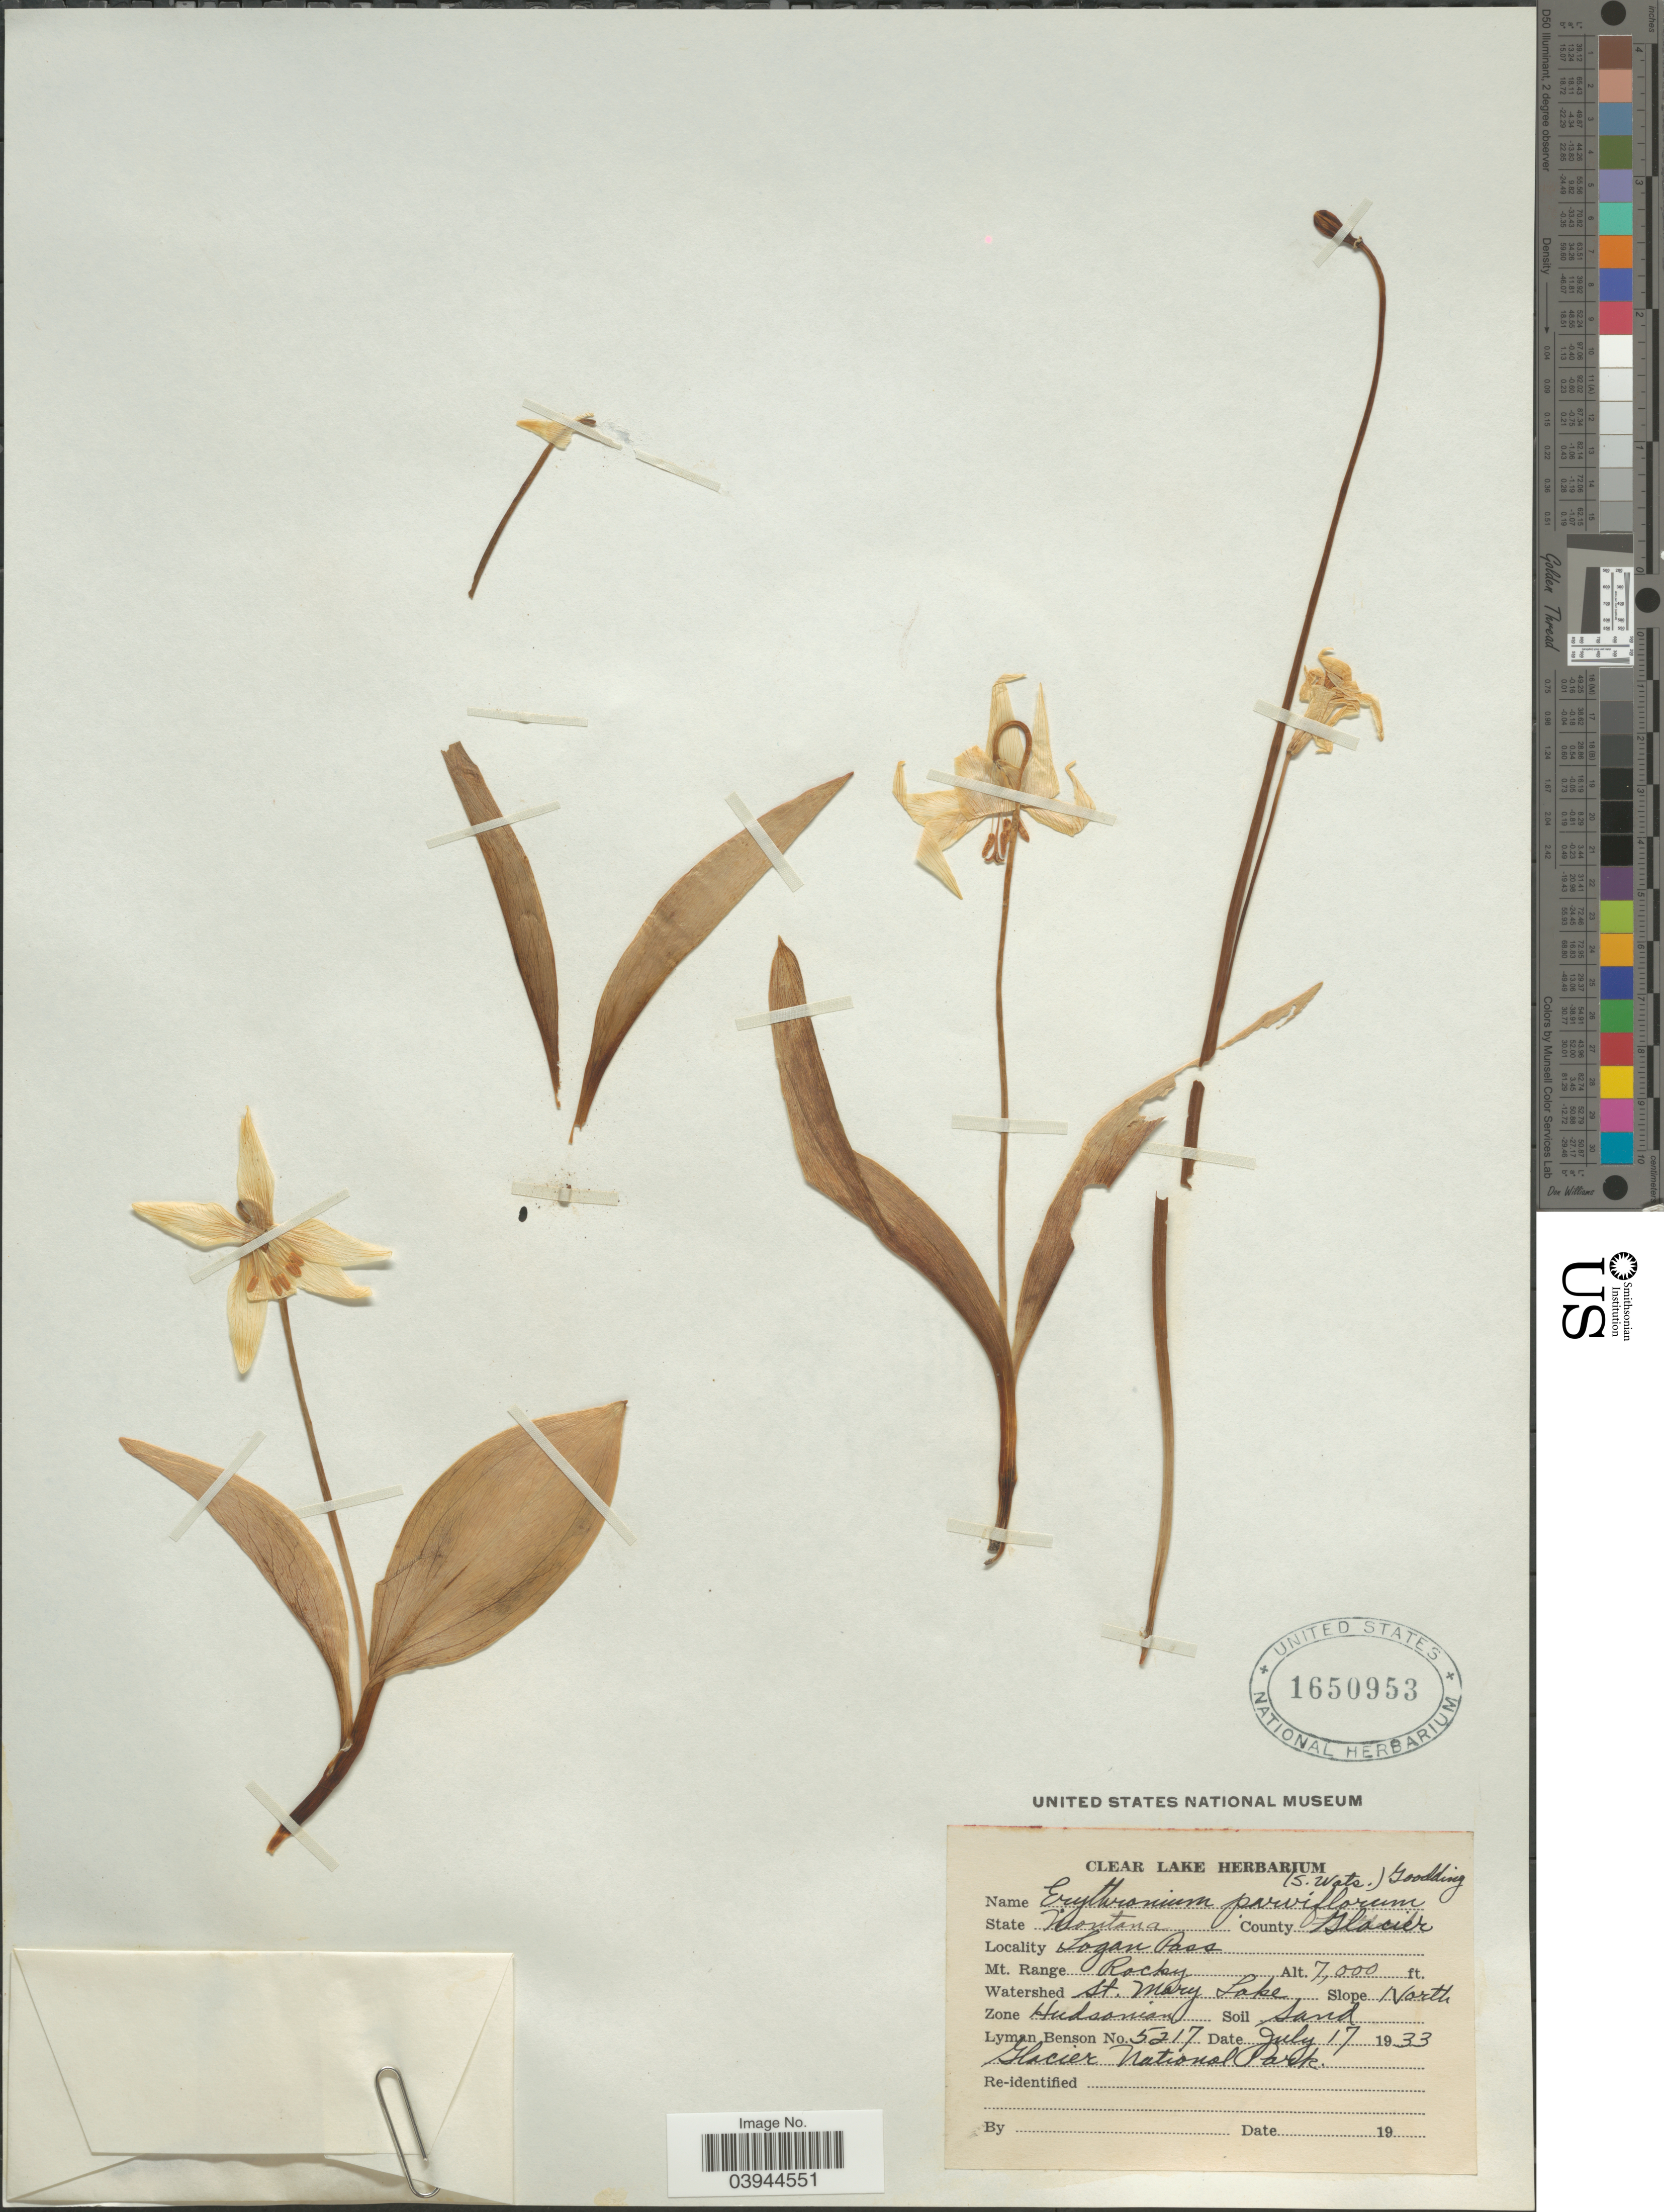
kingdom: Plantae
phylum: Tracheophyta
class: Liliopsida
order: Liliales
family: Liliaceae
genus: Erythronium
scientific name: Erythronium parviflorum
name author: (S. Watson) Goodd.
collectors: L. D. Benson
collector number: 5217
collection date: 1933-07-17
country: United States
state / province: Montana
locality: County Glacier. Logan Pass. Mt. Range Rocky. Watershed St. Mary Lake. Slope North. Zone Hudsonian.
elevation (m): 2134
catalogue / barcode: US 1650953